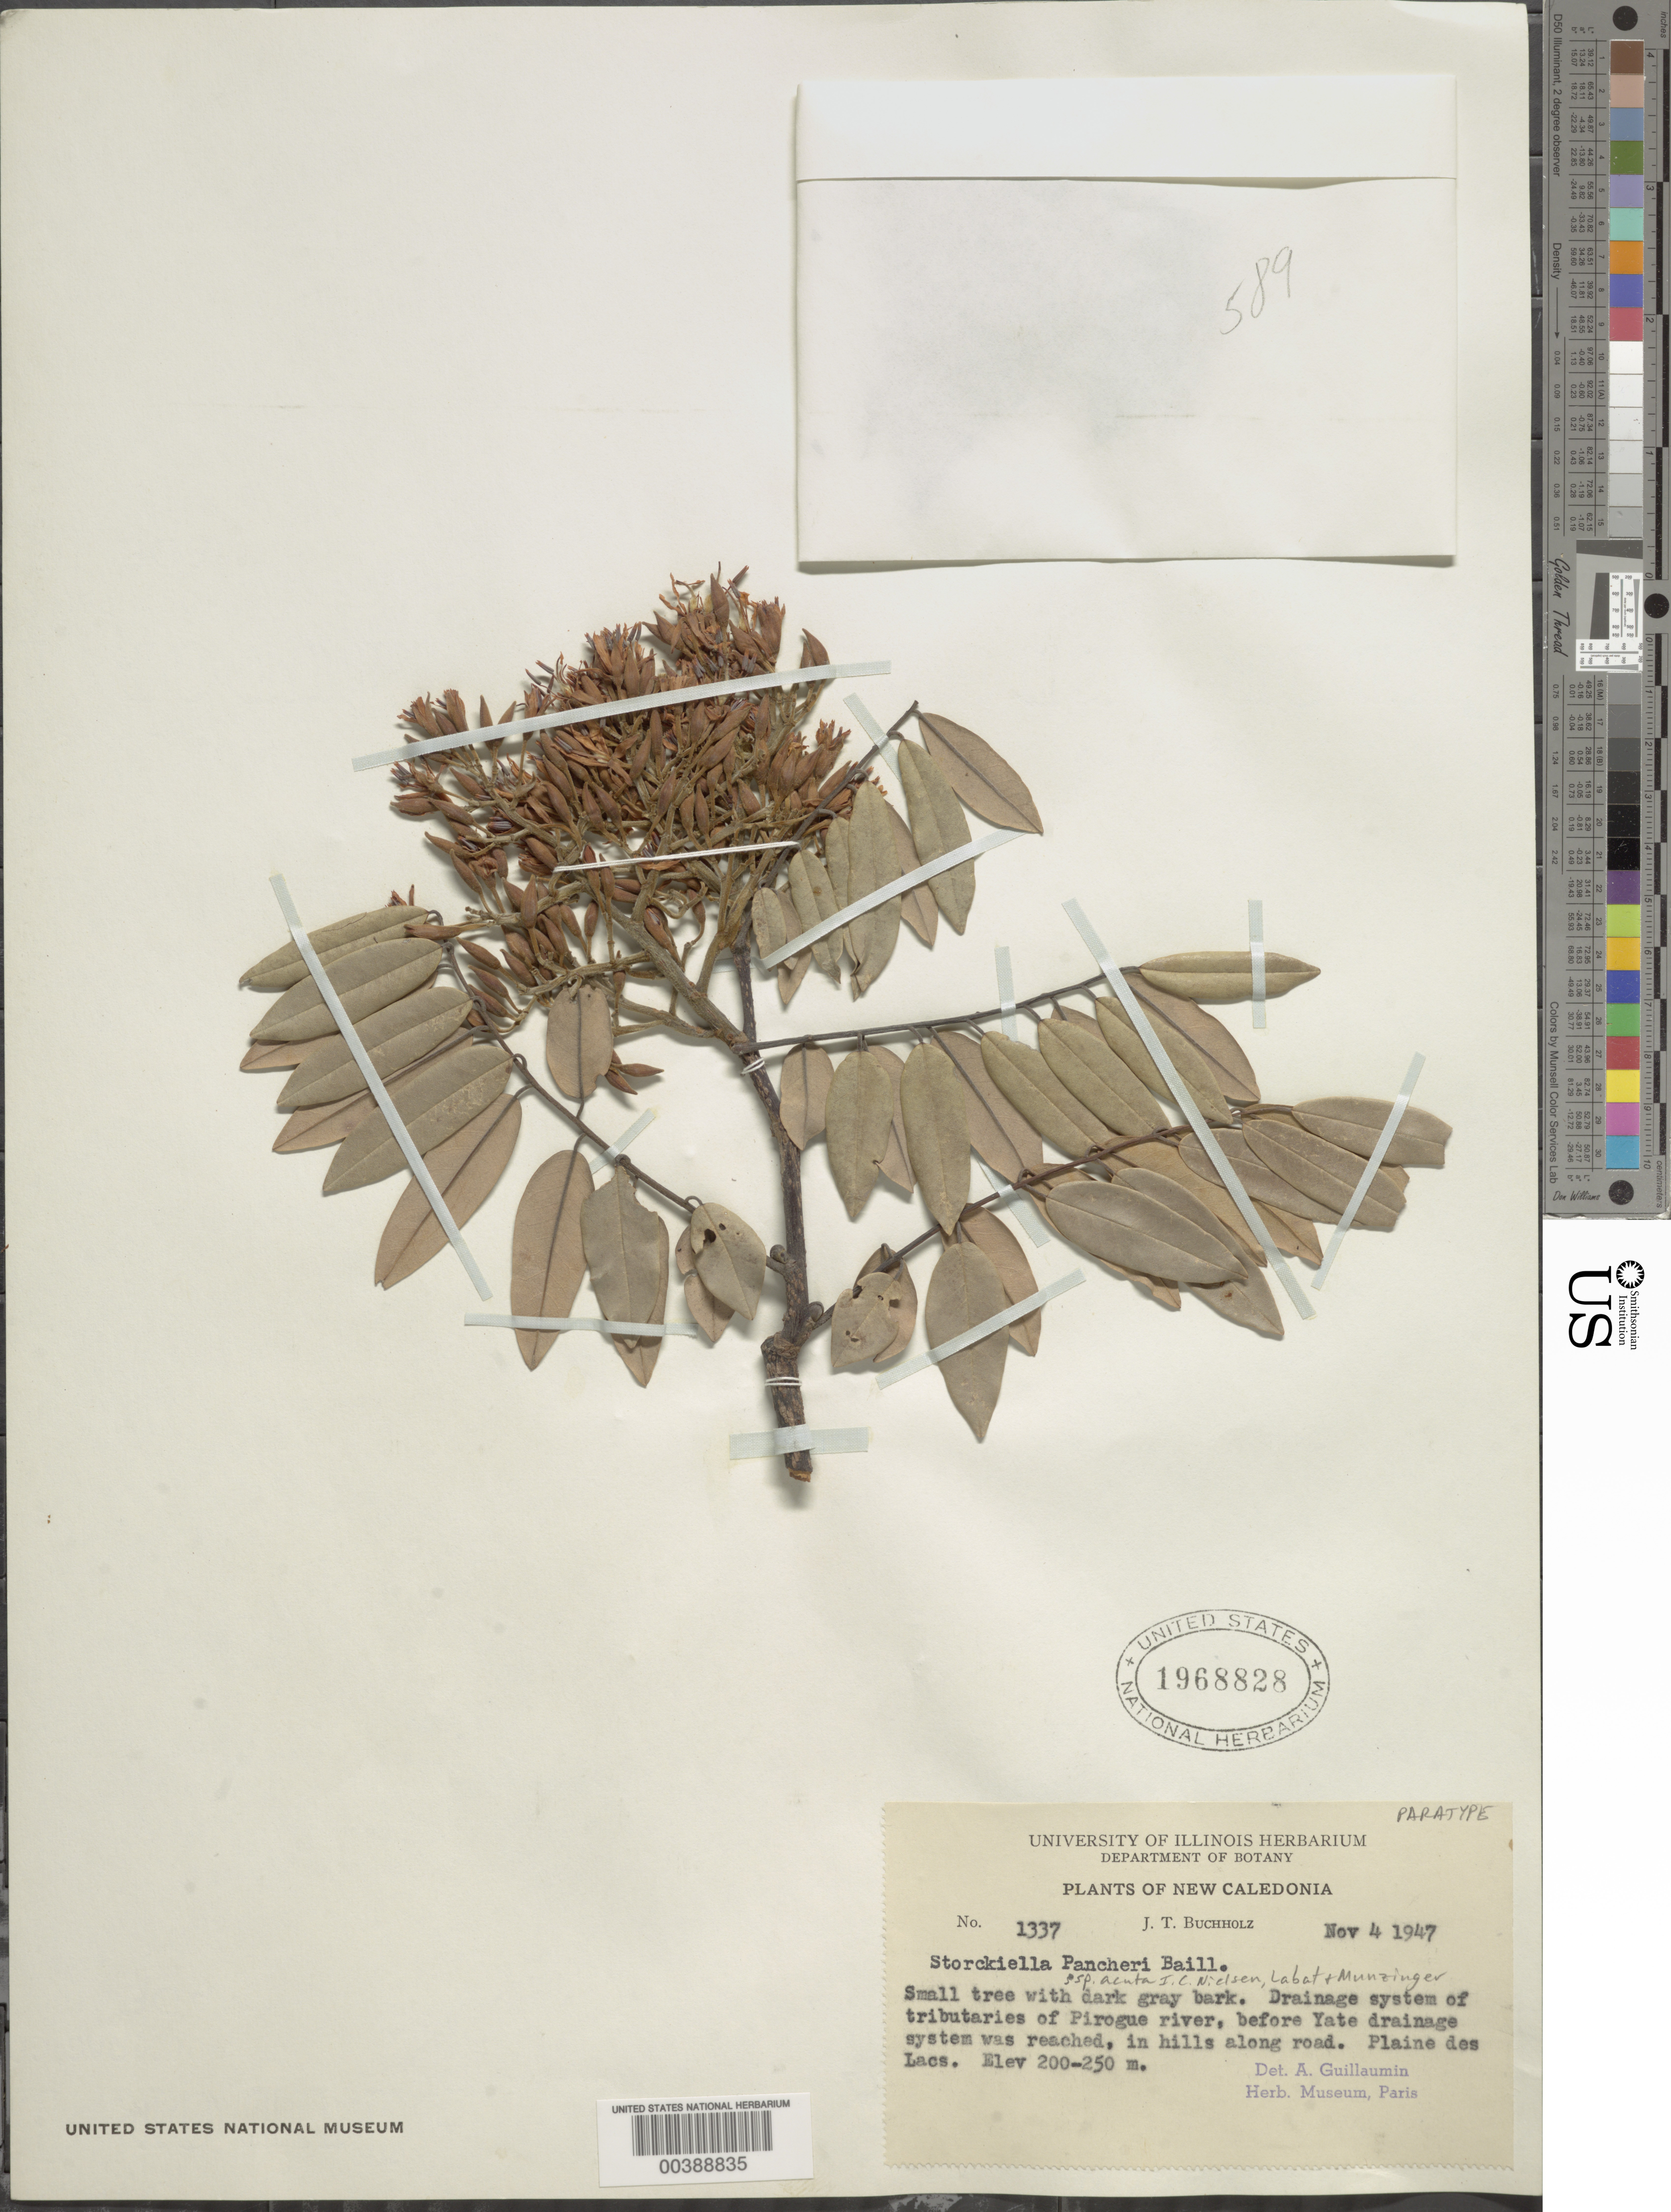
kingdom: Plantae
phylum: Tracheophyta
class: Magnoliopsida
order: Fabales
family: Fabaceae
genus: Storckiella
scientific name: Storckiella pancheri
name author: Baill.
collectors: J. T. Buchholz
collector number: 1337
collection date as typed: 04 Nov 1947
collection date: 1947-11-04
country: New Caledonia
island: New Caledonia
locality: Drainage system of tributaries of Pirogue River, before Yate drainage system was reached; Plaine des Lacs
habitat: In hills along road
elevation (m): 200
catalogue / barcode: US 1968828